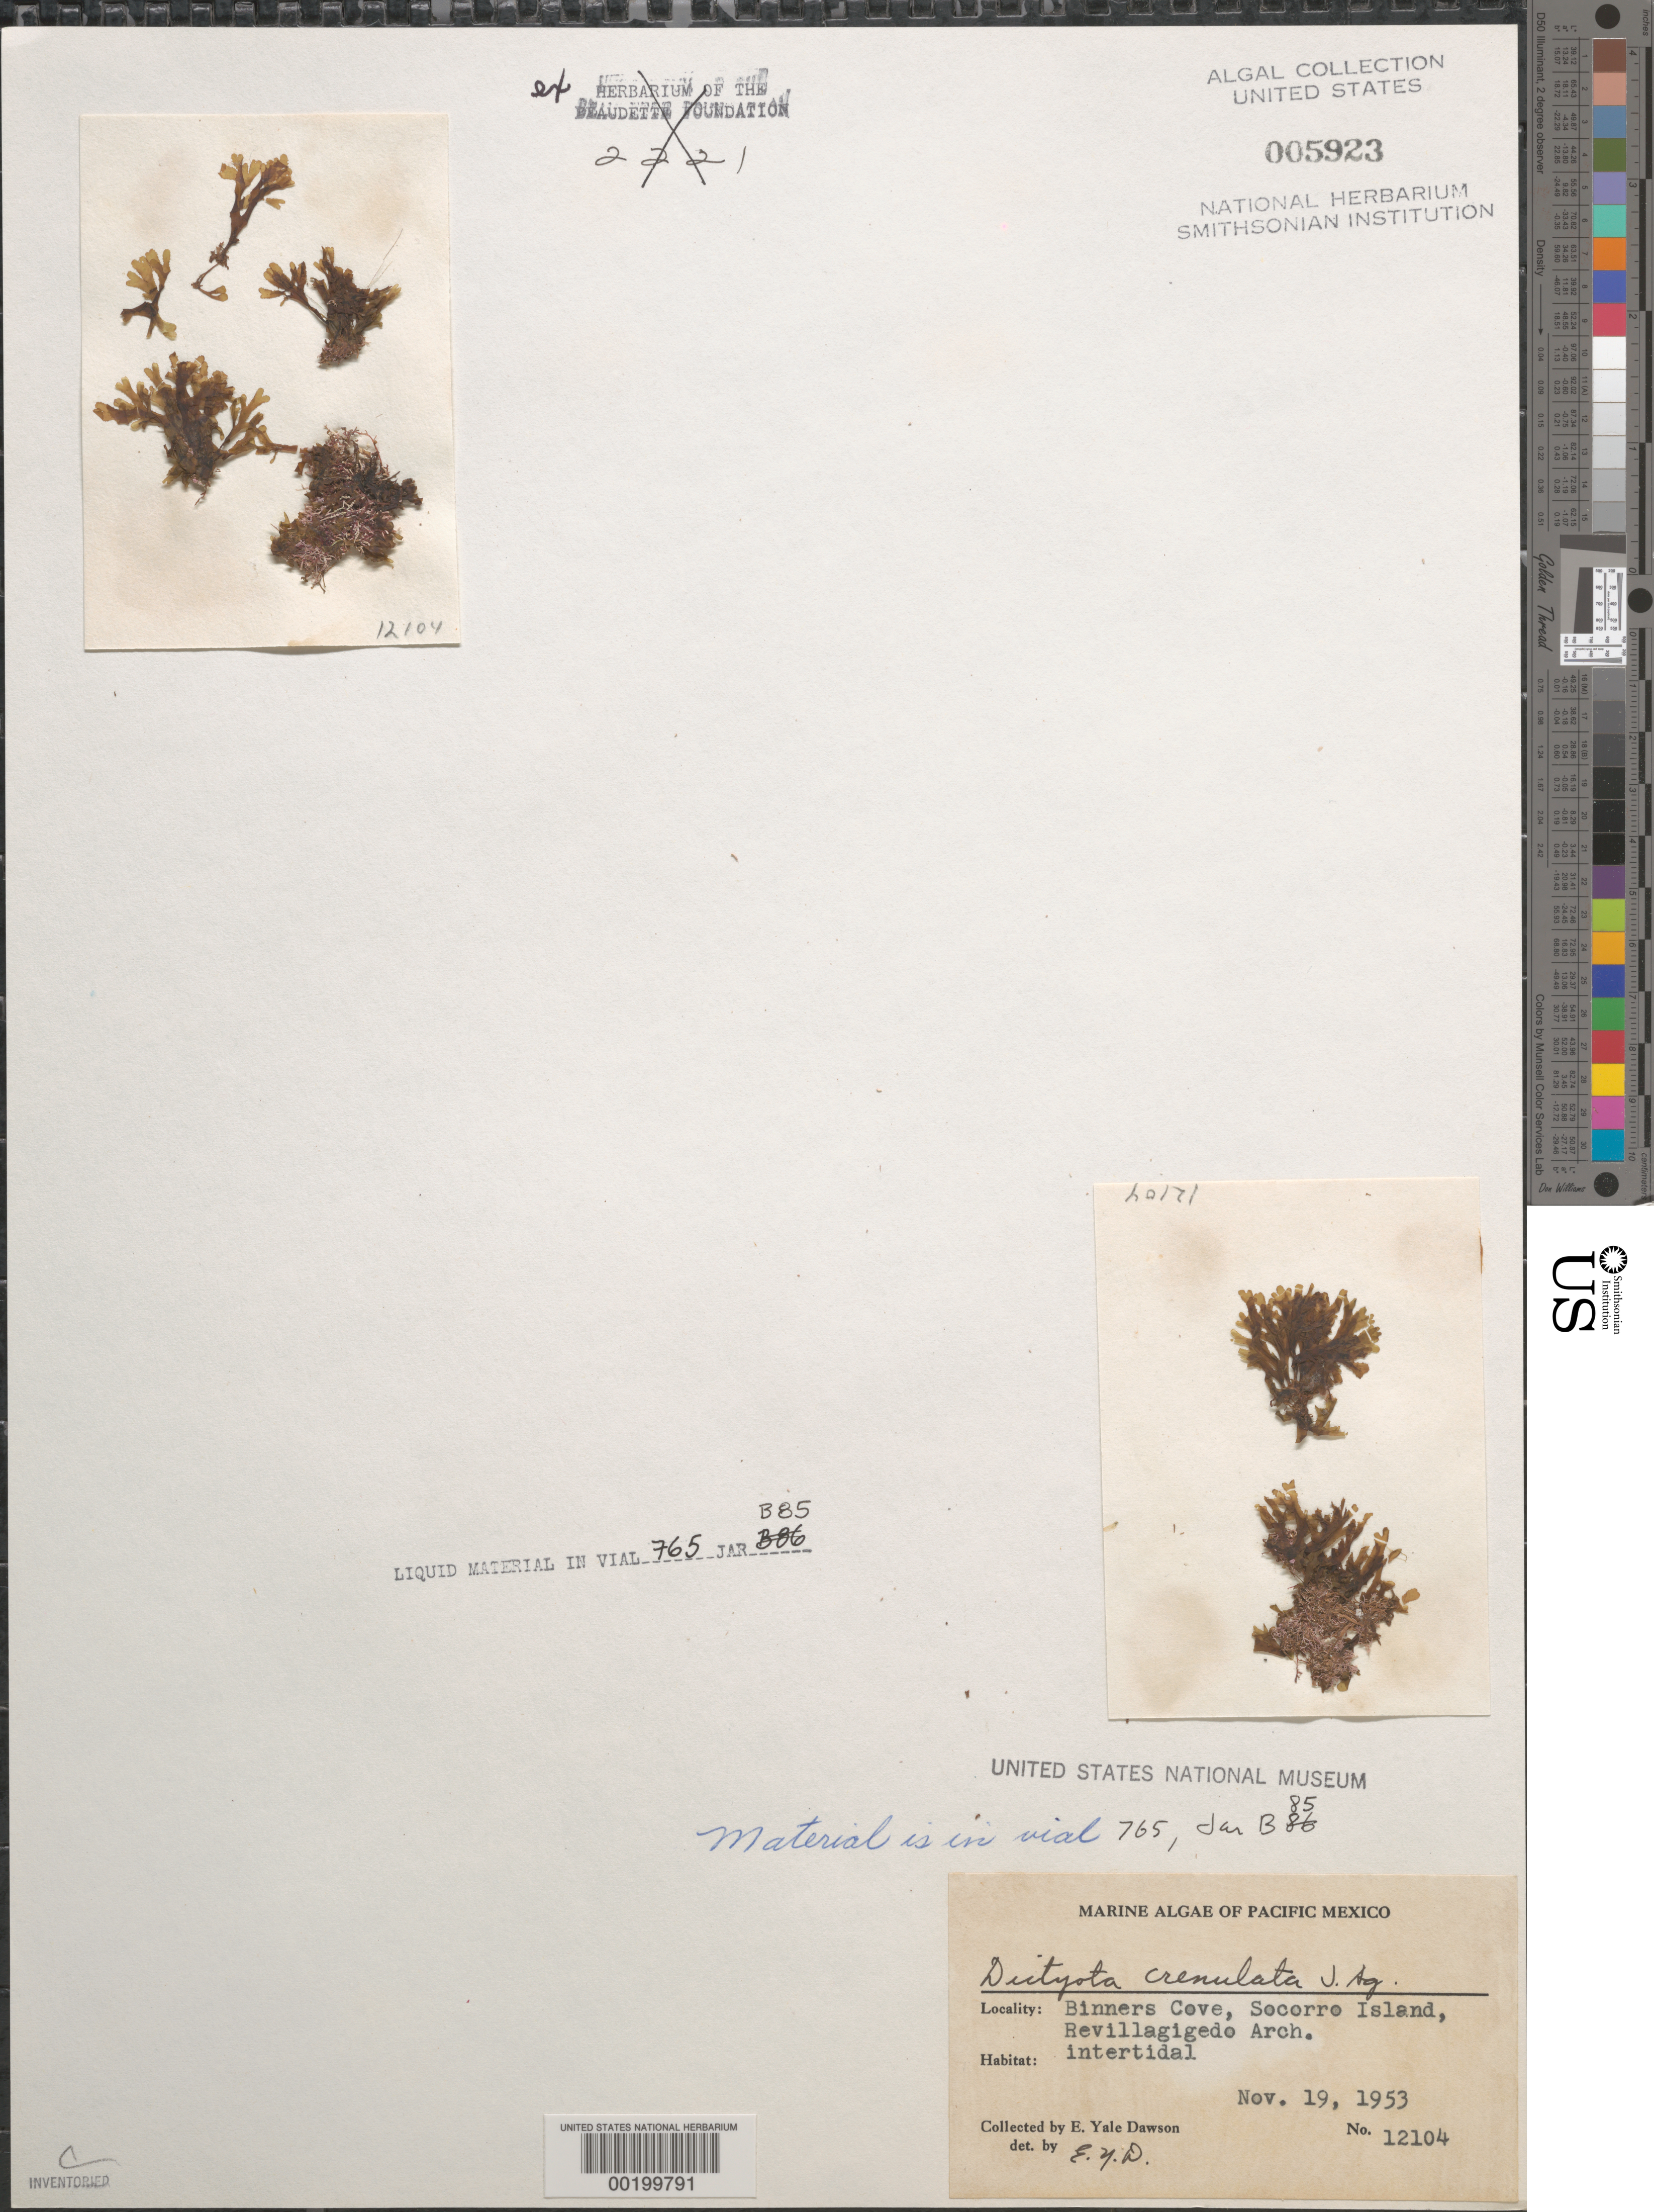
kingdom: Chromista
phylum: Ochrophyta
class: Phaeophyceae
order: Dictyotales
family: Dictyotaceae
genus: Dictyota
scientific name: Dictyota crenulata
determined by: Dawson, E. Y.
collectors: E. Y. Dawson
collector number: EYD 12104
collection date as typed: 19 Nov 1953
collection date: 1953-11-19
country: Mexico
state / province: Colima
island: Isla Socorro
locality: Binners Cove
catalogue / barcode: US 5923